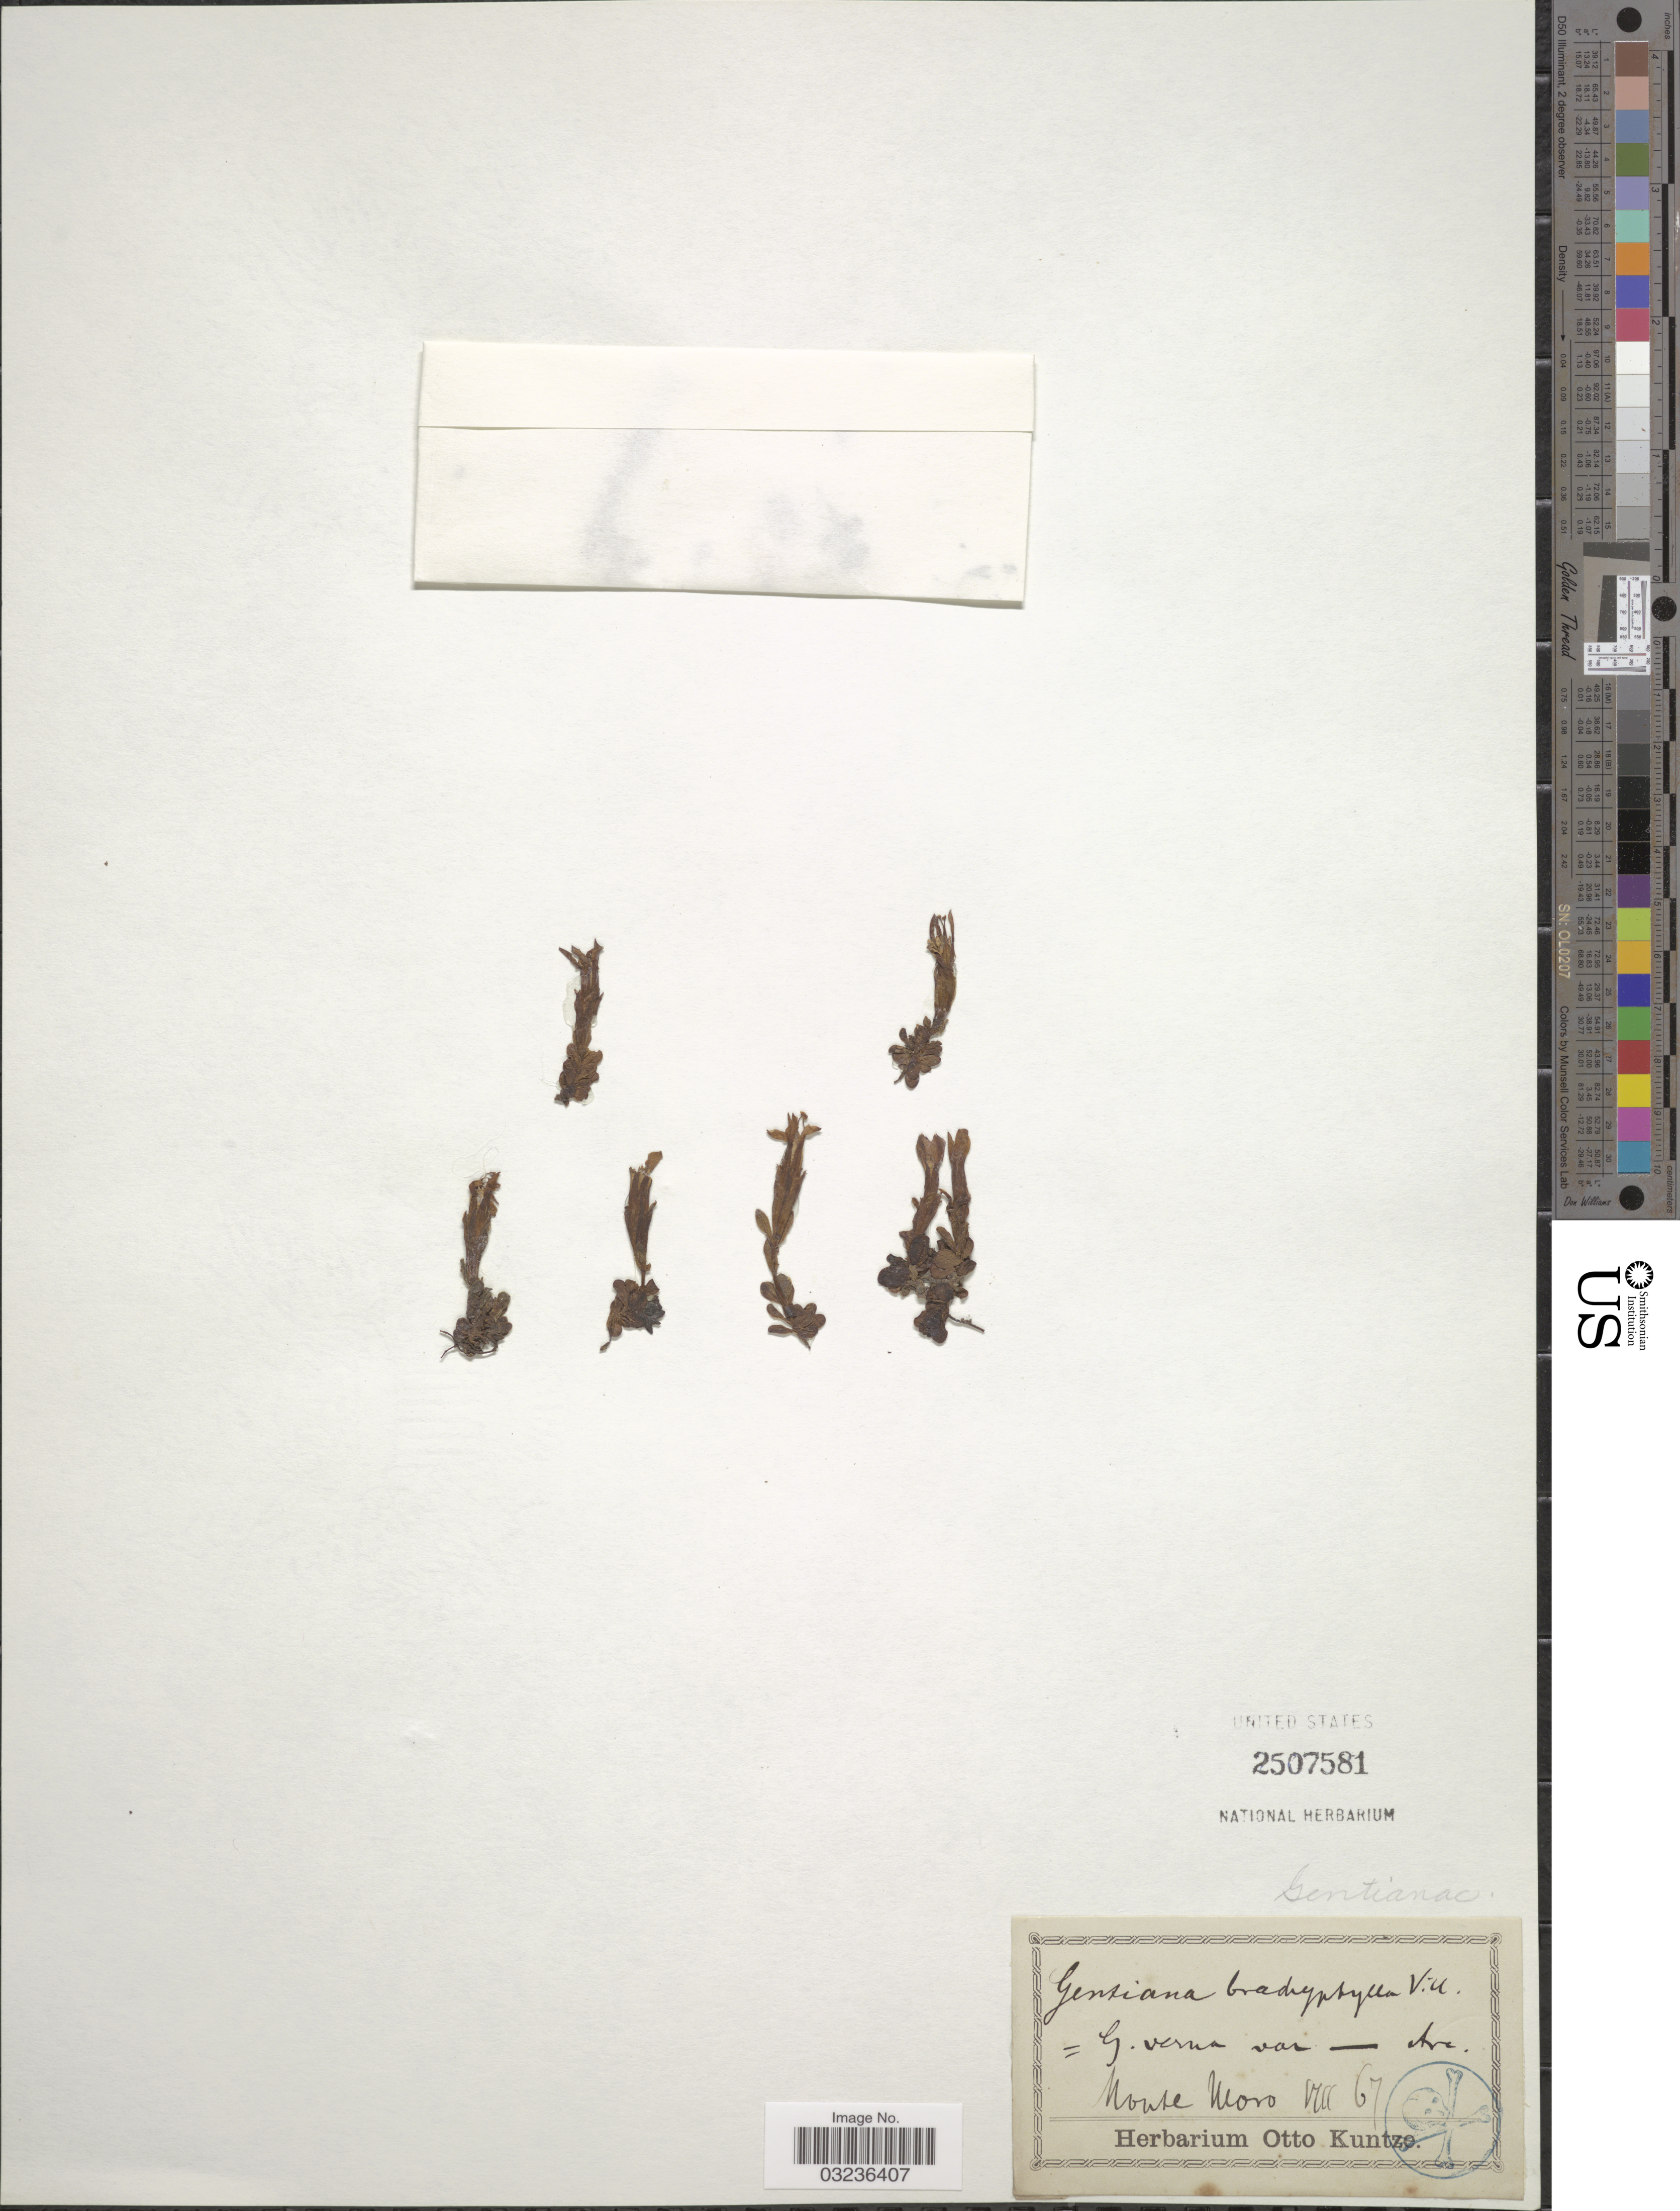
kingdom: Plantae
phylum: Tracheophyta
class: Magnoliopsida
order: Gentianales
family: Gentianaceae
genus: Gentiana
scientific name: Gentiana verna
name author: L.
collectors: ex herb. Otto Kuntze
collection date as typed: Transcribed d/m/y: /8/67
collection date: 1867-08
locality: Monte Moro.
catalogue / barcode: US 2507581